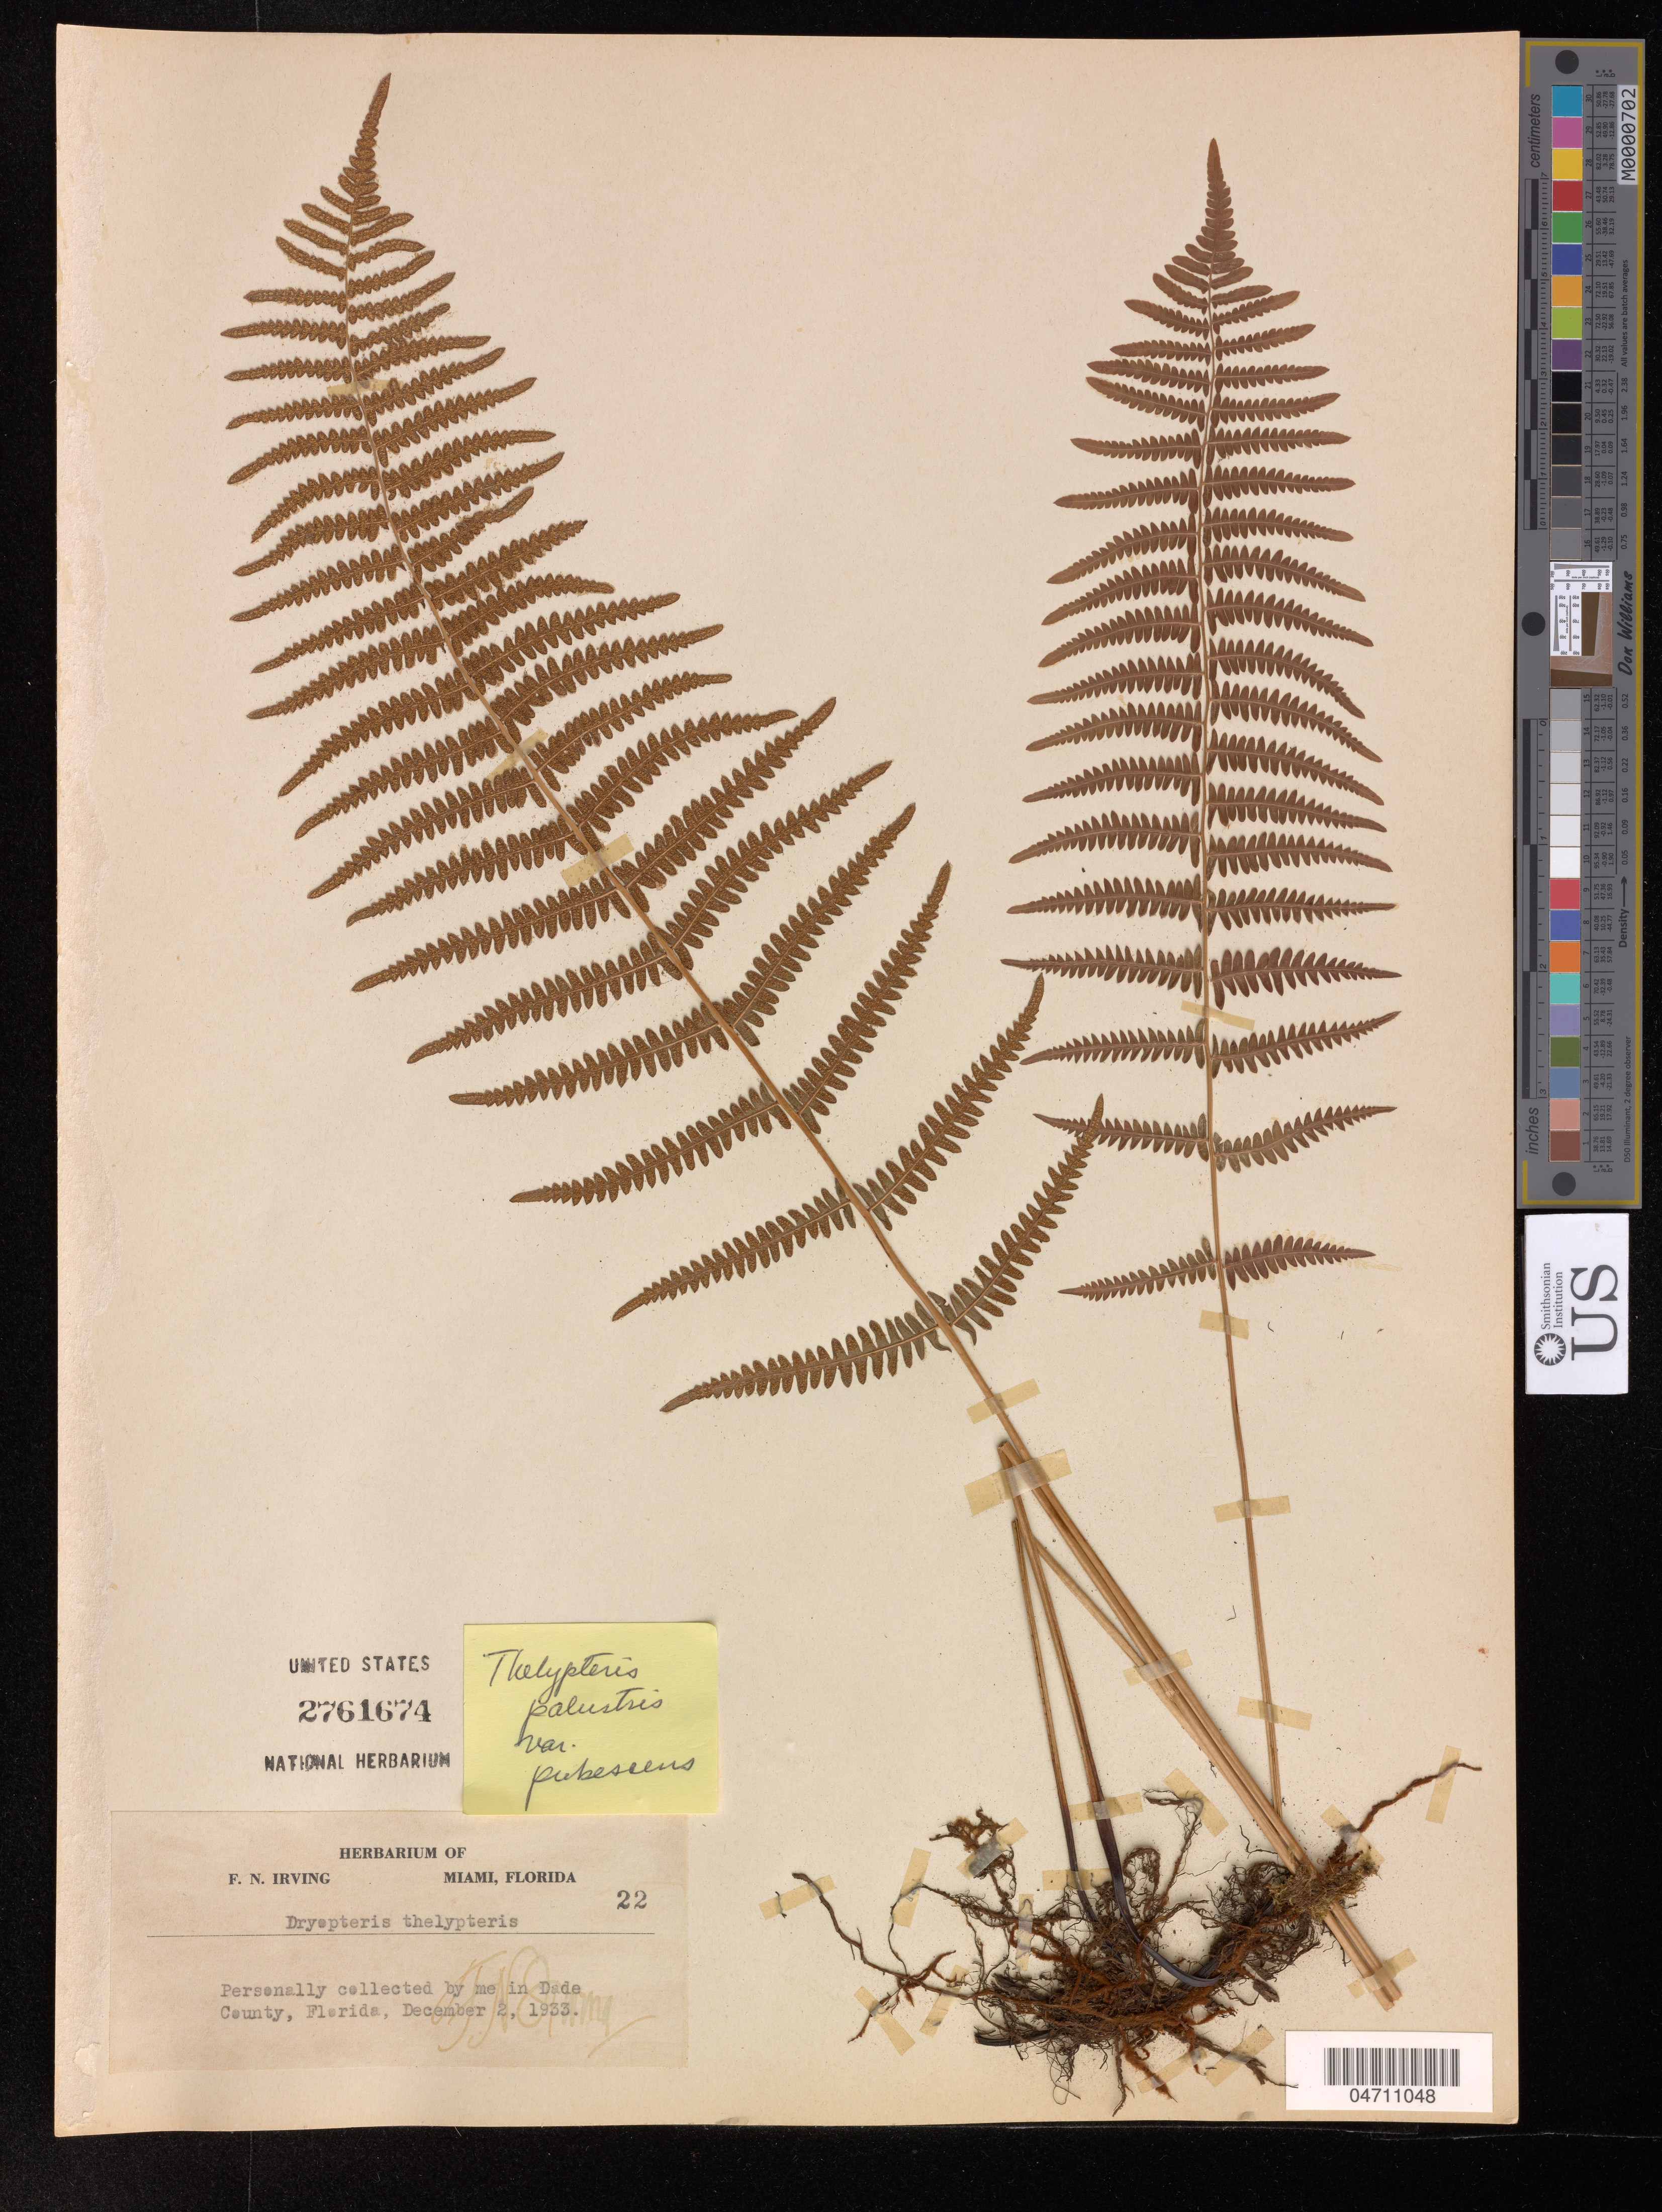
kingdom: Plantae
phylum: Tracheophyta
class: Polypodiopsida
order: Polypodiales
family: Thelypteridaceae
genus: Thelypteris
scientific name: Thelypteris palustris var. pubescens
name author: (Laws.) Fernald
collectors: F. Irving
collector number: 22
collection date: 1933-12-02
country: United States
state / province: Florida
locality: Dade County.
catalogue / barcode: US 2761674